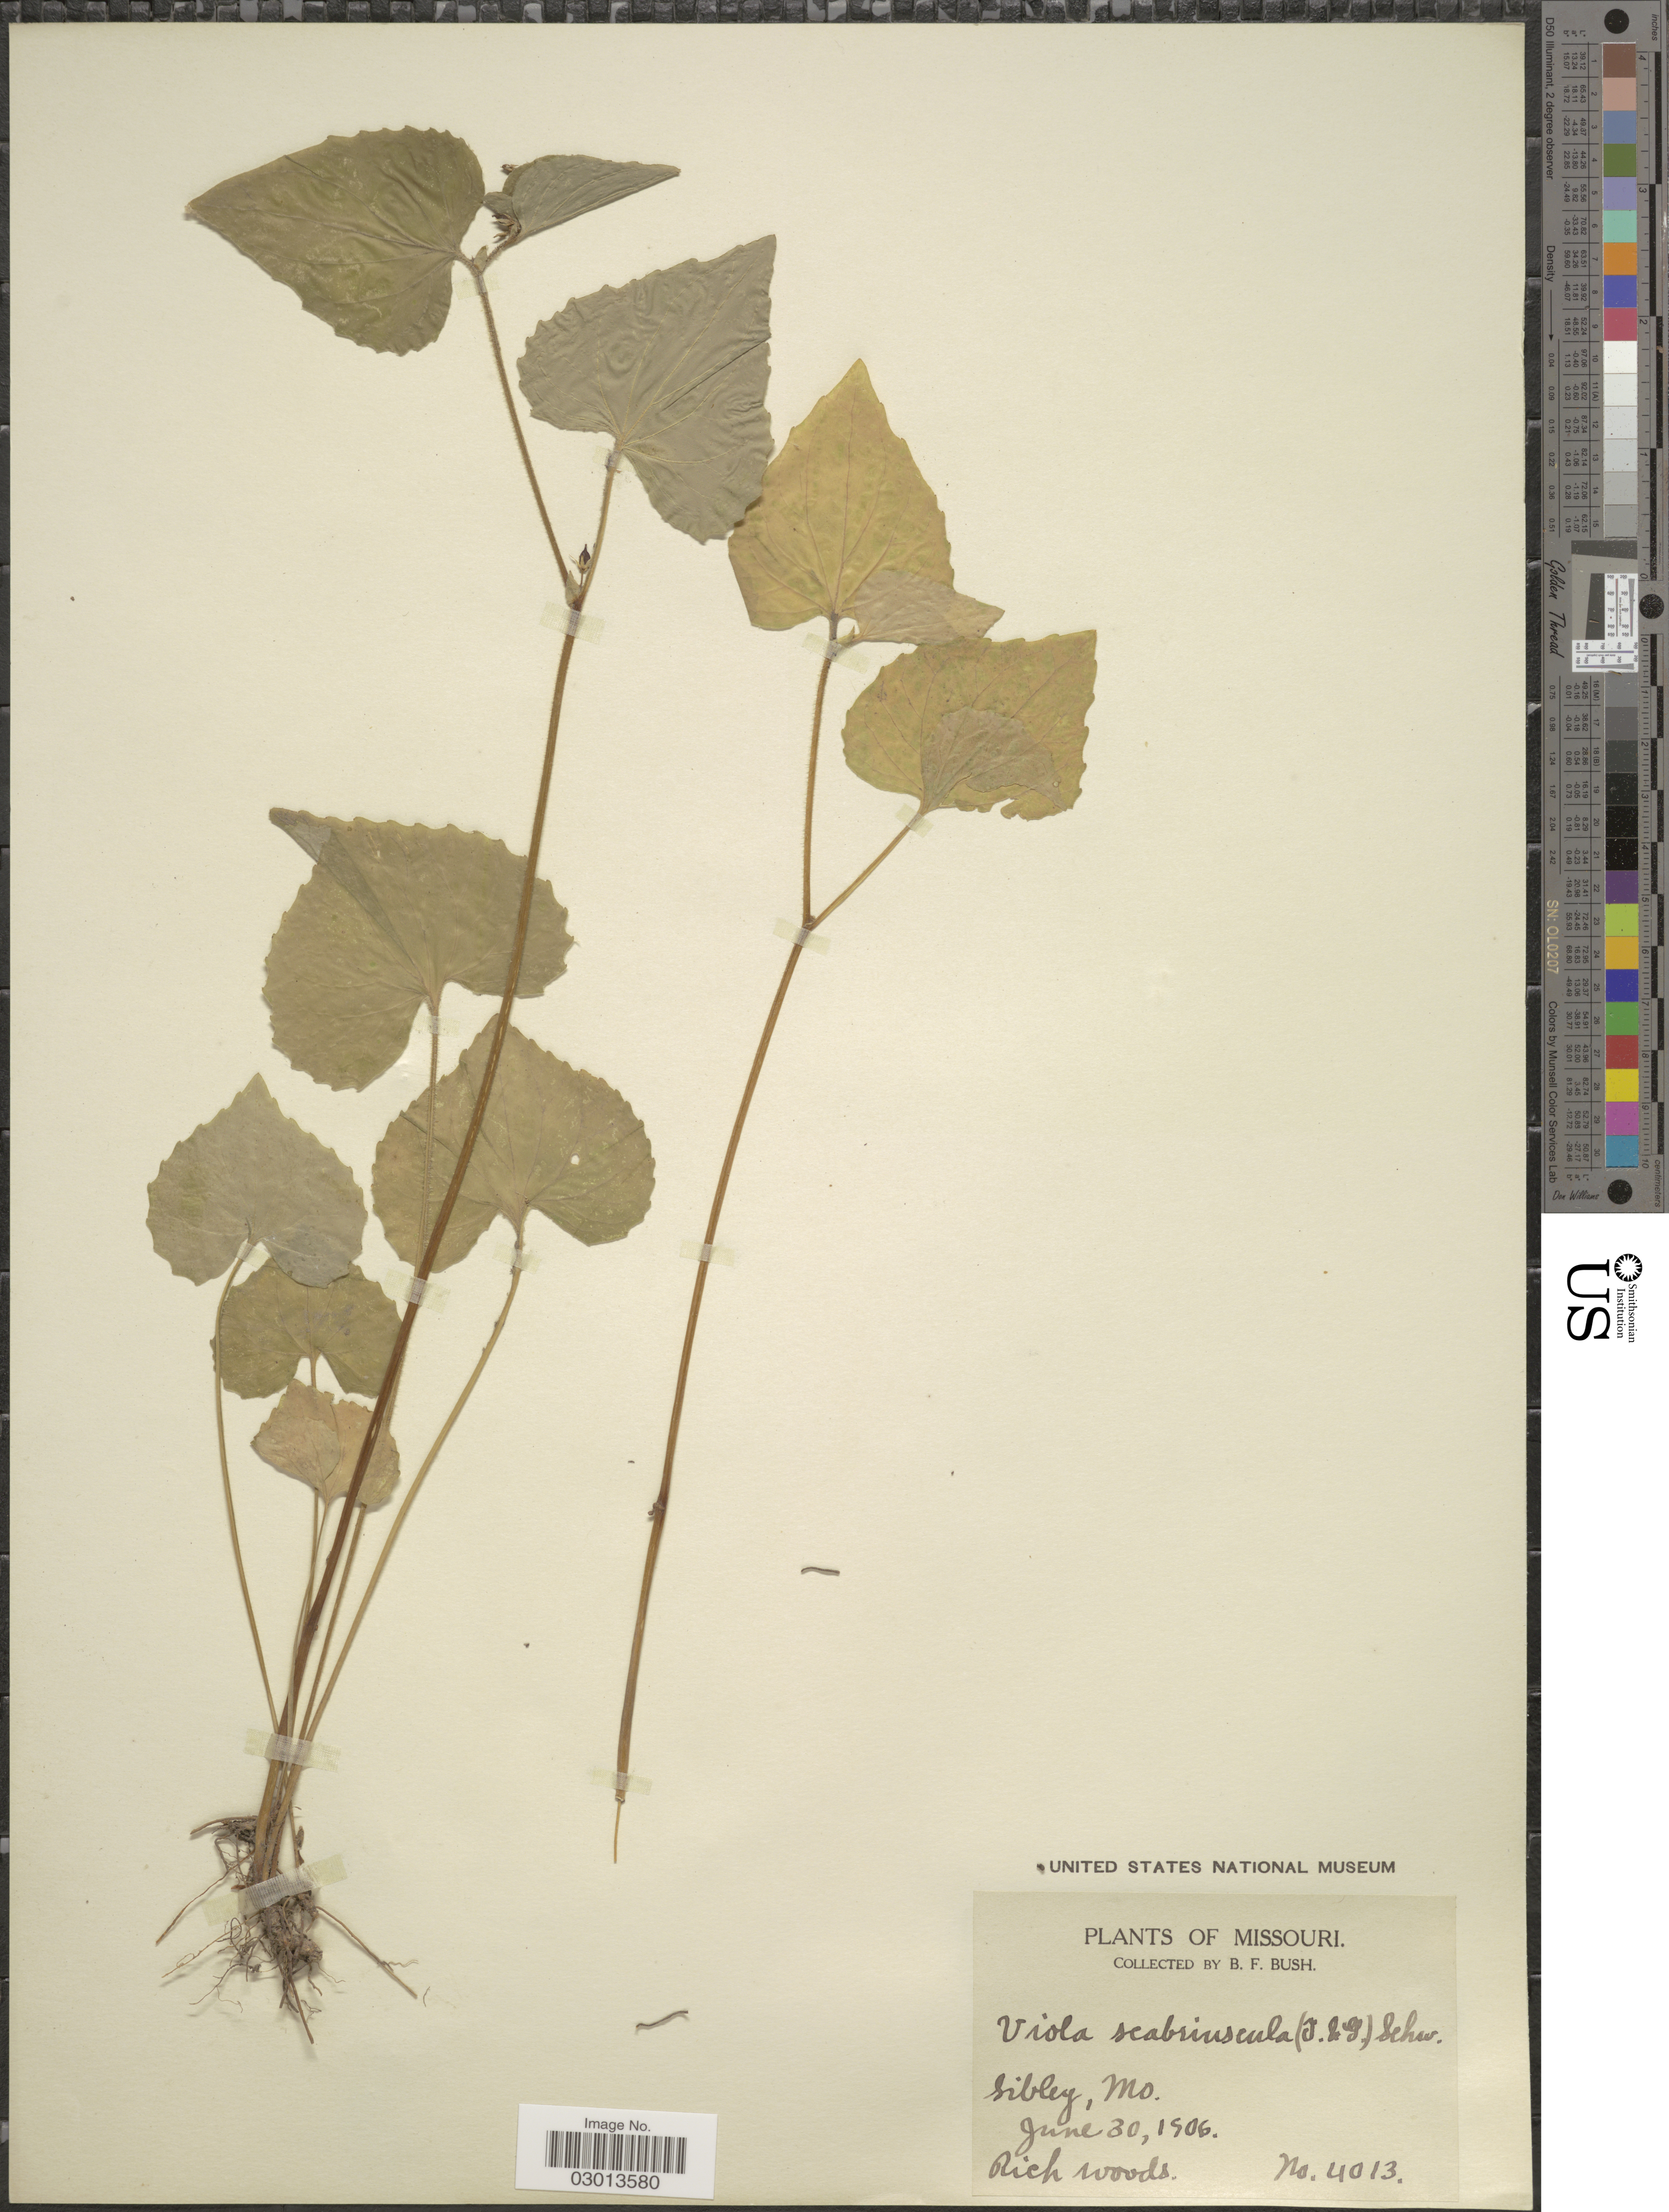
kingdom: Plantae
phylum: Tracheophyta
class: Magnoliopsida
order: Malpighiales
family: Violaceae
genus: Viola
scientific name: Viola pensylvanica var. leiocarpa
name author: (Fernald & Wiegand) Fernald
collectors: B. F. Bush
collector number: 4013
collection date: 1906-06-30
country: United States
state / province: Missouri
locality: Sibley, Mo.